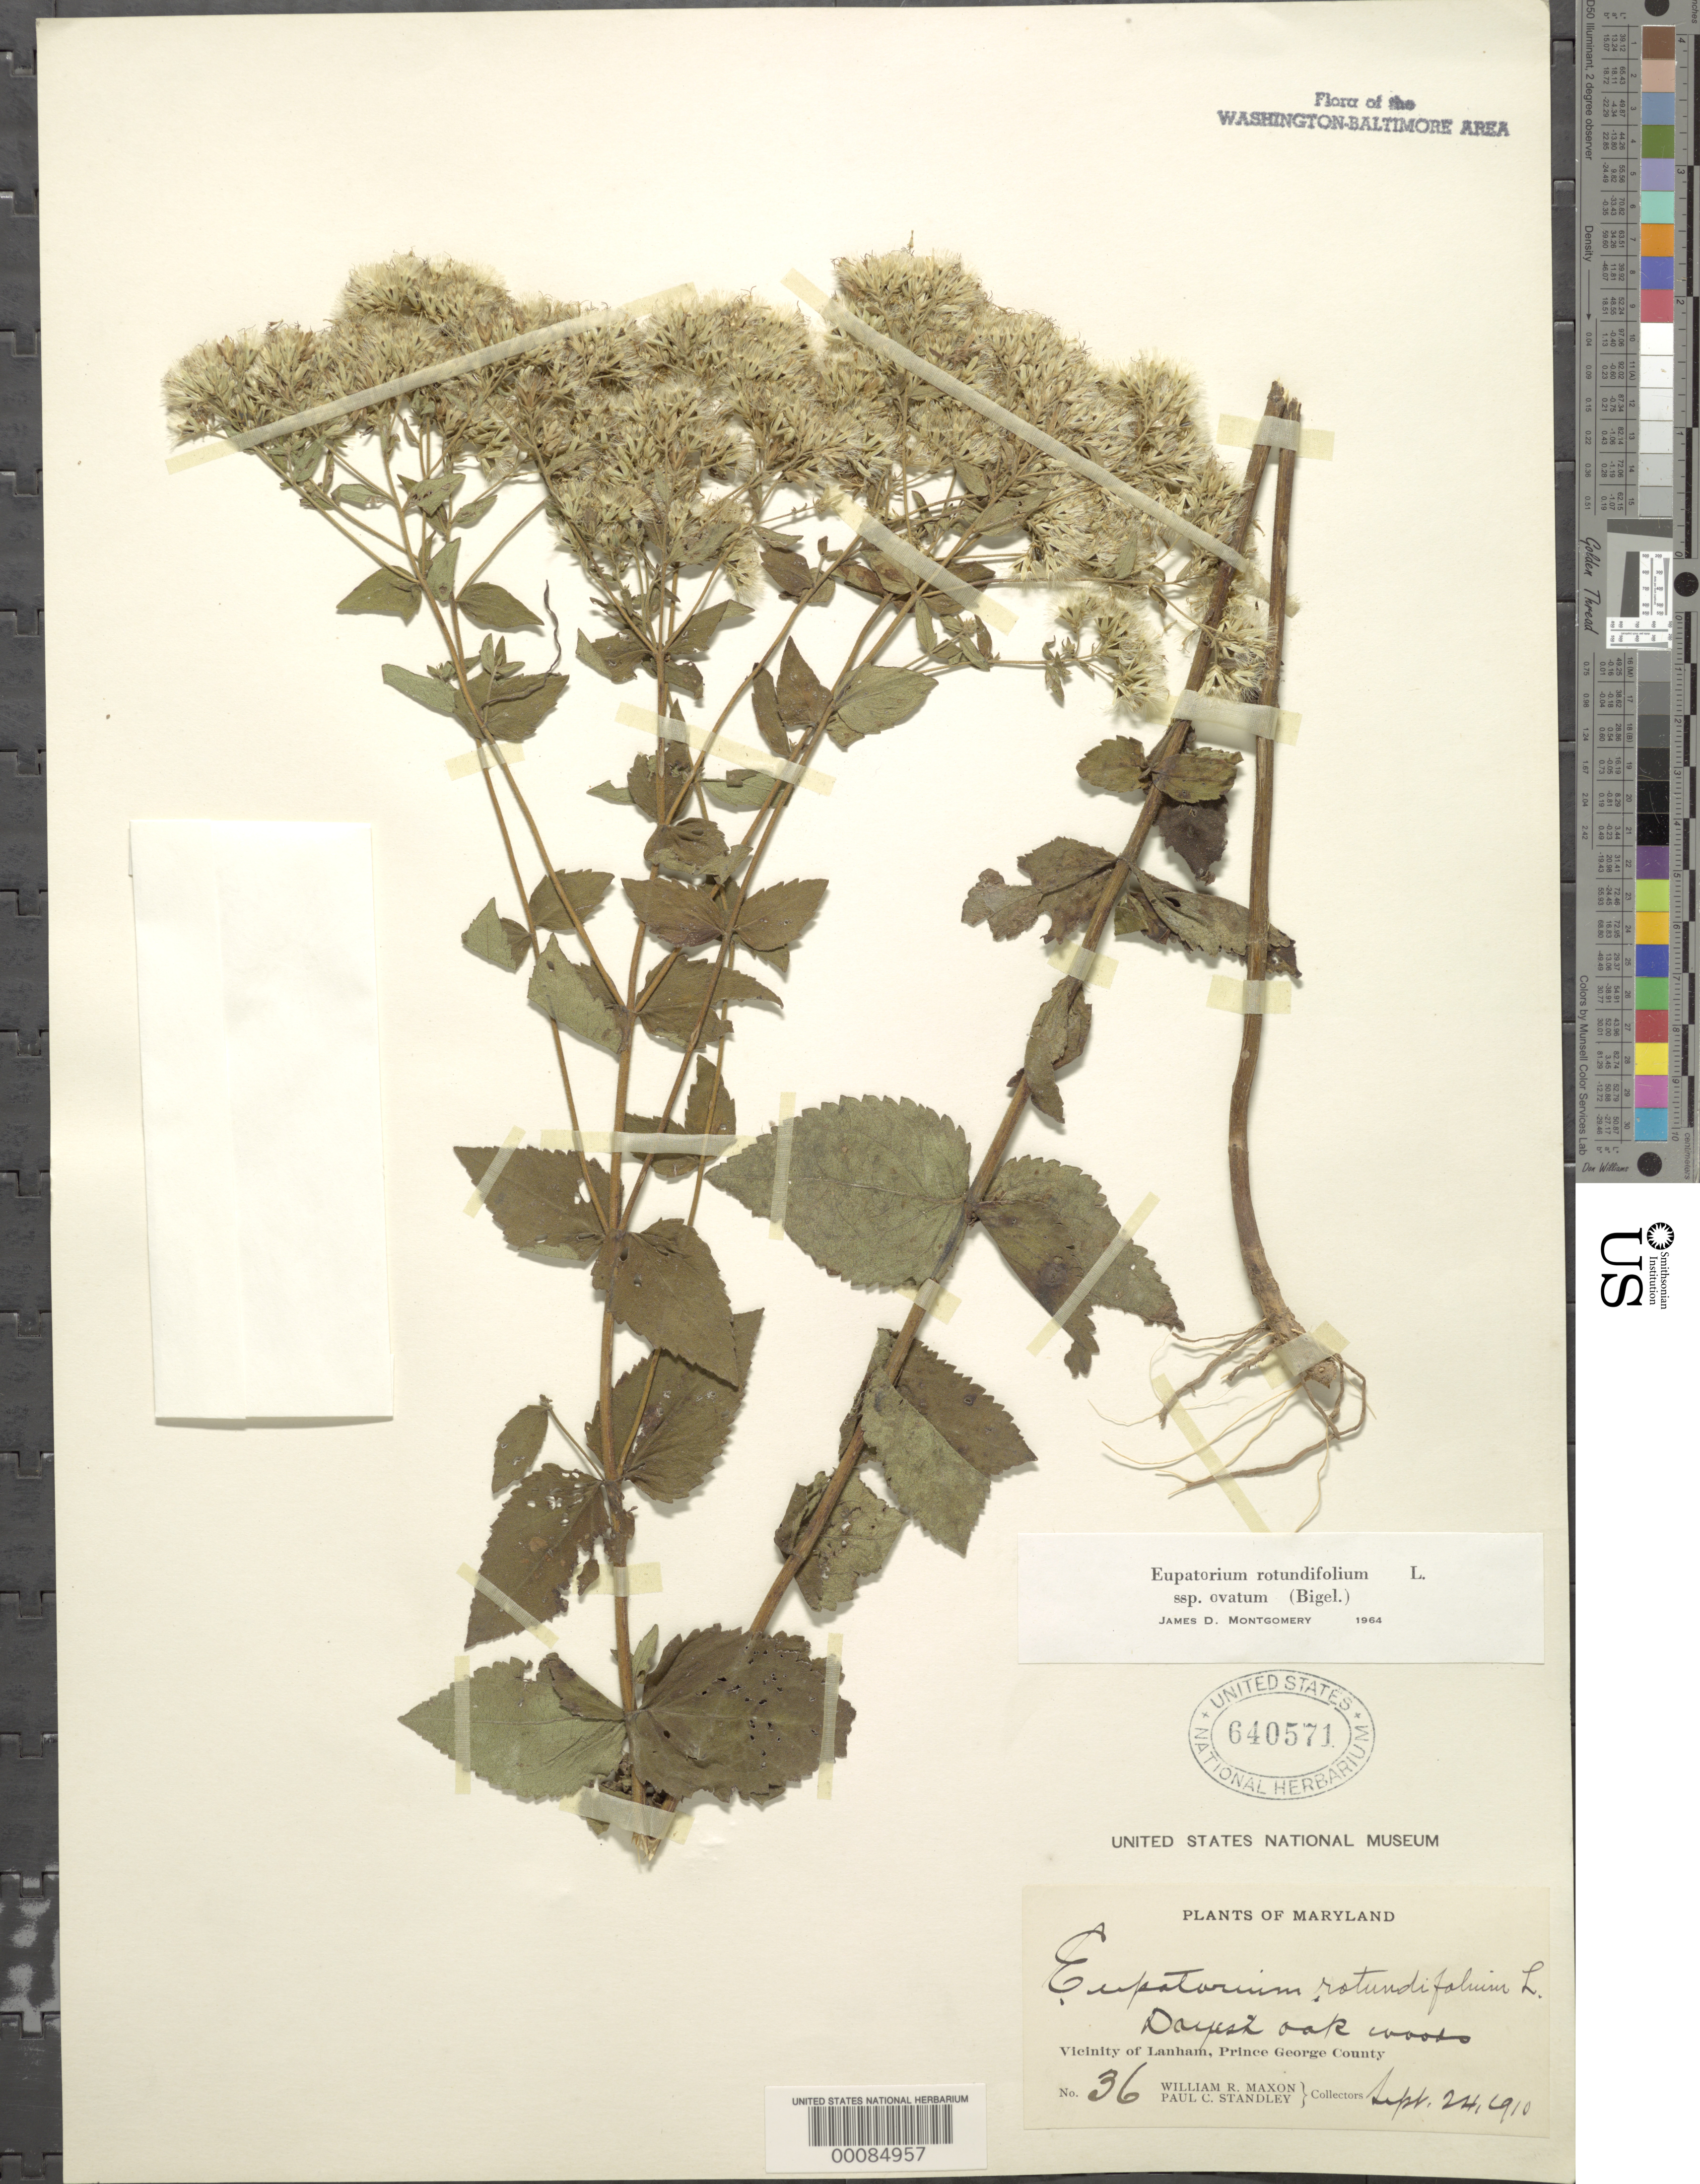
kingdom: Plantae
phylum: Tracheophyta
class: Magnoliopsida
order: Asterales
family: Asteraceae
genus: Eupatorium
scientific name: Eupatorium rotundifolium var. ovatum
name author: (Bigelow) J.D. Montgom. & Fairbrothers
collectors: W. R. Maxon & P. C. Standley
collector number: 36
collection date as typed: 24 Sep 1910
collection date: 1910-09-24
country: United States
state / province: Maryland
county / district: Prince George's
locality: Lanham vicinity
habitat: Dryish oak woods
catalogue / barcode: US 640571